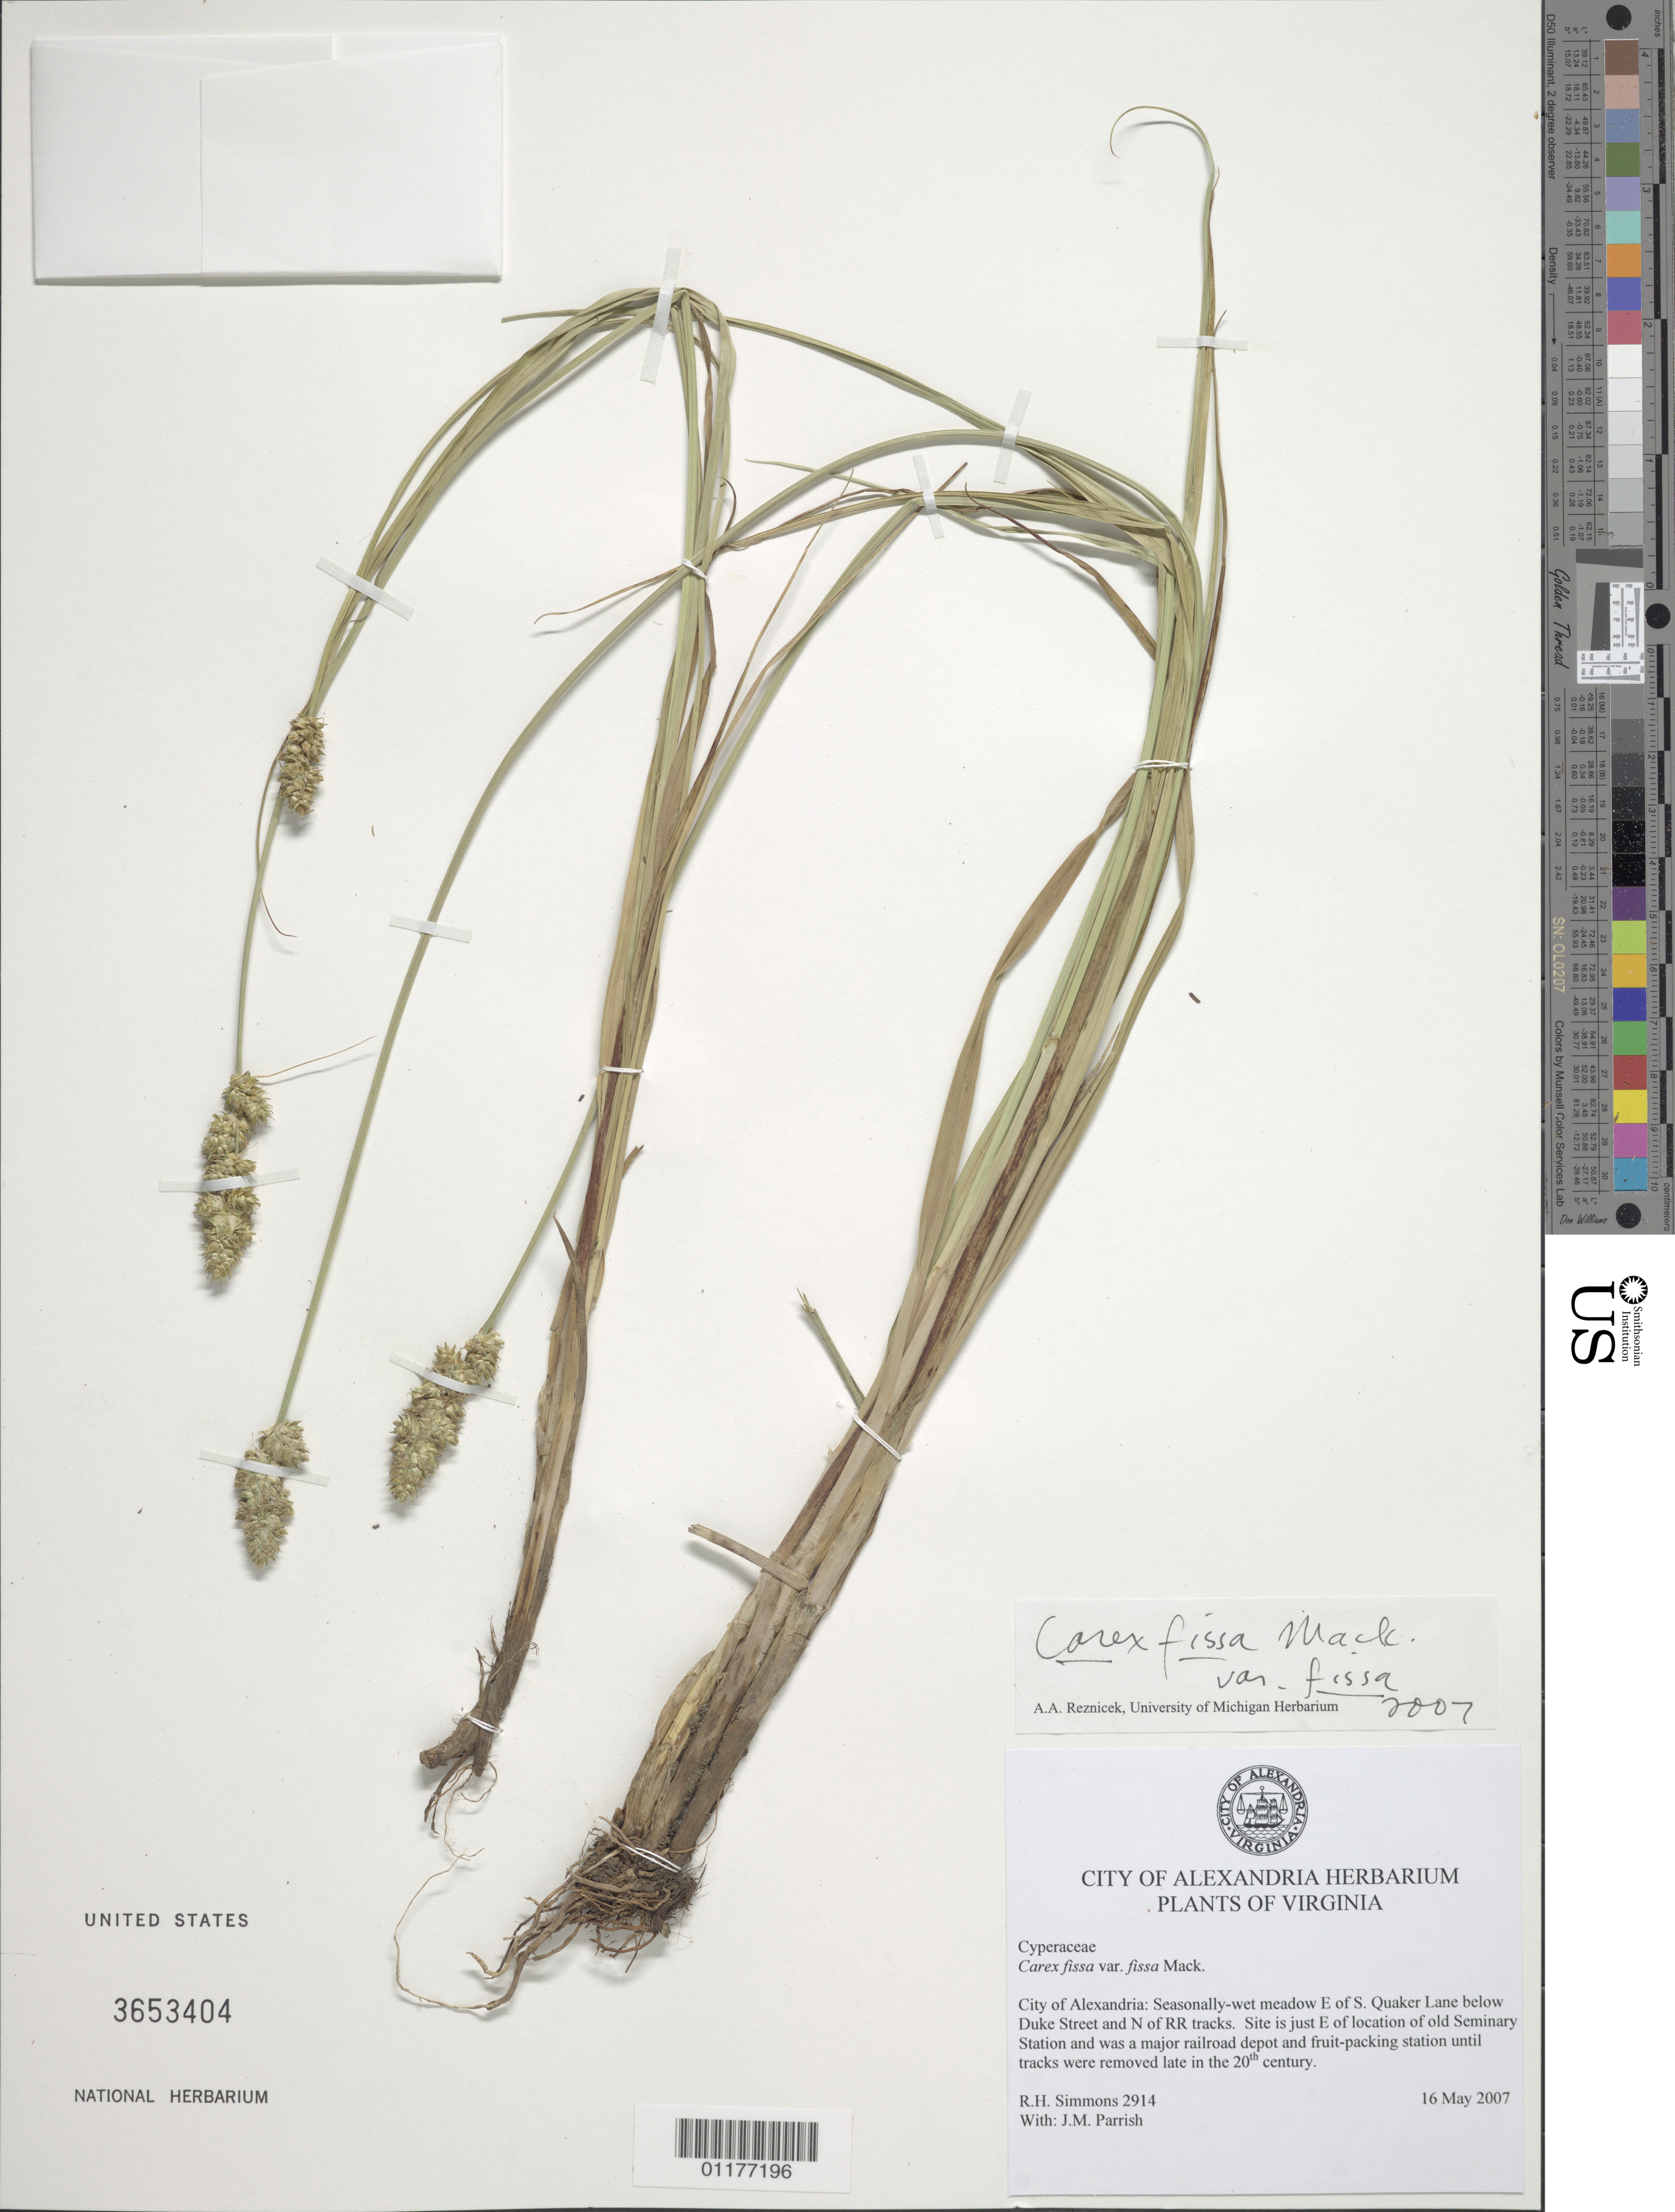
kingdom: Plantae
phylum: Tracheophyta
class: Liliopsida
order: Poales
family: Cyperaceae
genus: Carex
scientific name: Carex fissa var. fissa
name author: Mack.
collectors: R. H. Simmons & J. Parrish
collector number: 2914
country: United States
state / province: Virginia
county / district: City of Alexandria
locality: Alexandria, E of S. Quaker Lane below Duke St. and N of RR tracks, E of old Seminary Station and was a major railroad depot and fruit-packing station until tracks were removed late int he 20th century.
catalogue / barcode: US 3653404